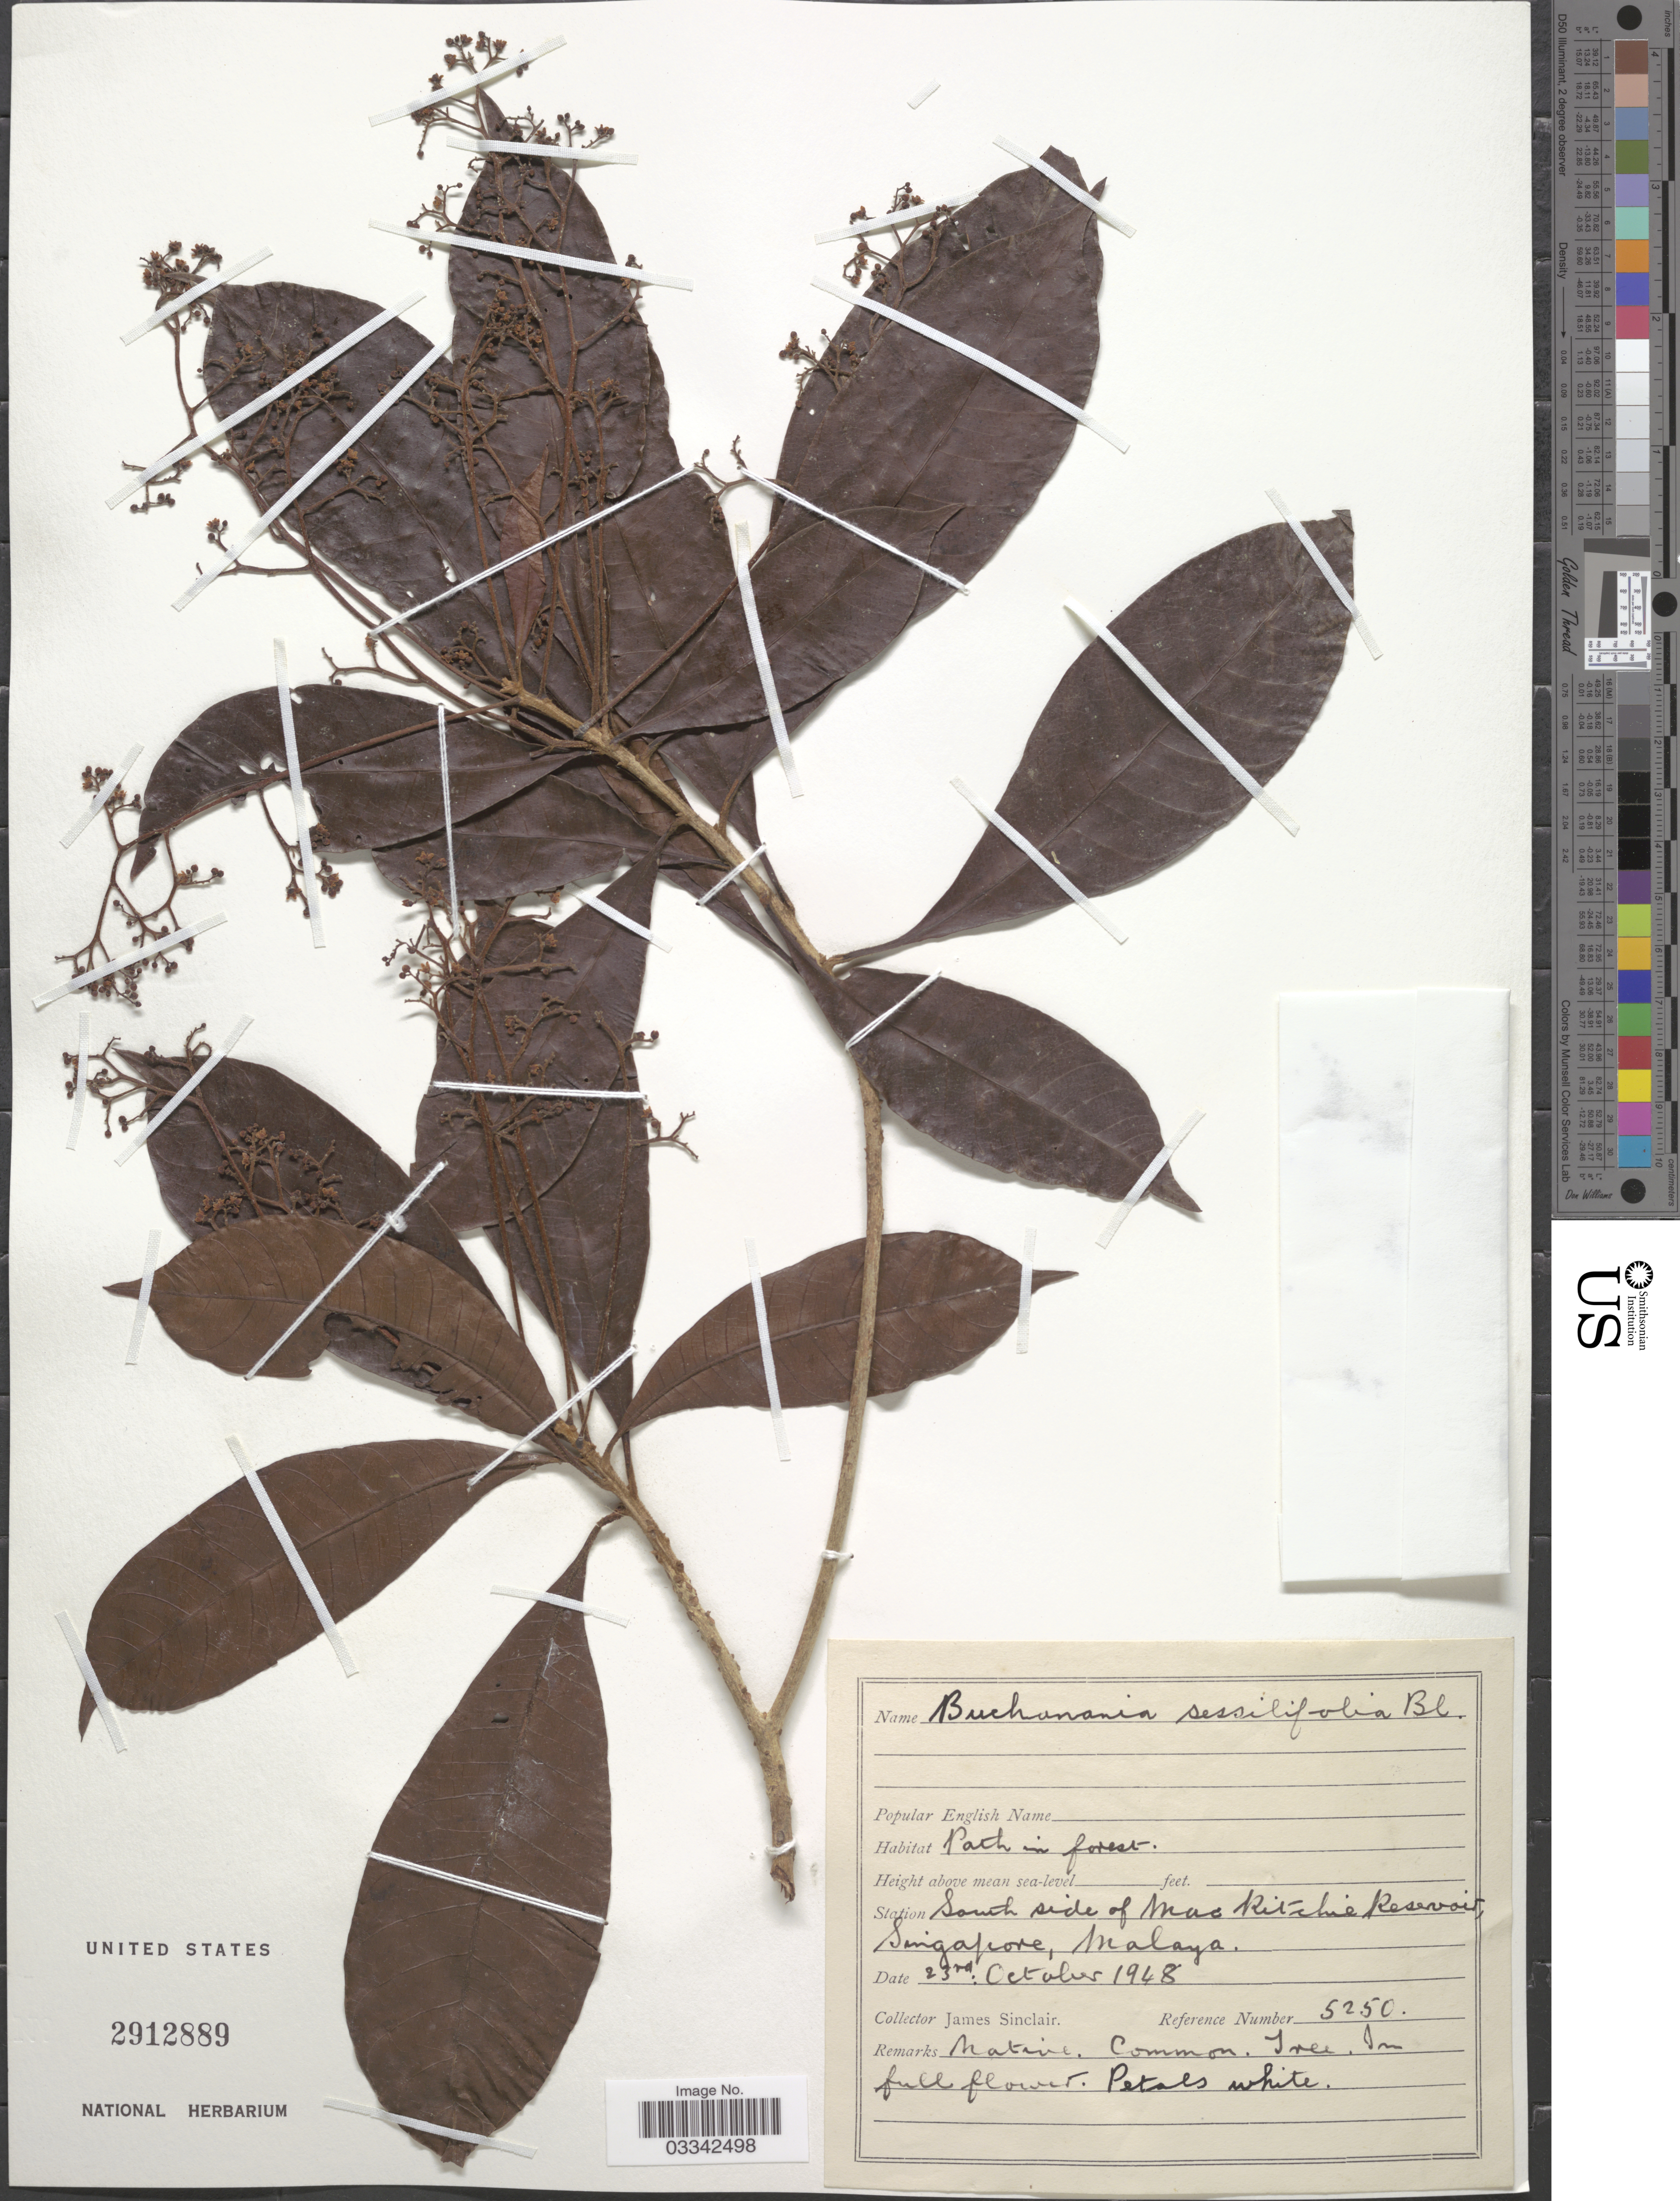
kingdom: Plantae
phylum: Tracheophyta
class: Magnoliopsida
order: Sapindales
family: Anacardiaceae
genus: Buchanania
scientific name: Buchanania sessilifolia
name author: Blume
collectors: J. Sinclair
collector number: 5250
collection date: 1948-10-23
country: Singapore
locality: South side of Mac Ritchie Reservoir, Malaya.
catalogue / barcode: US 2912889